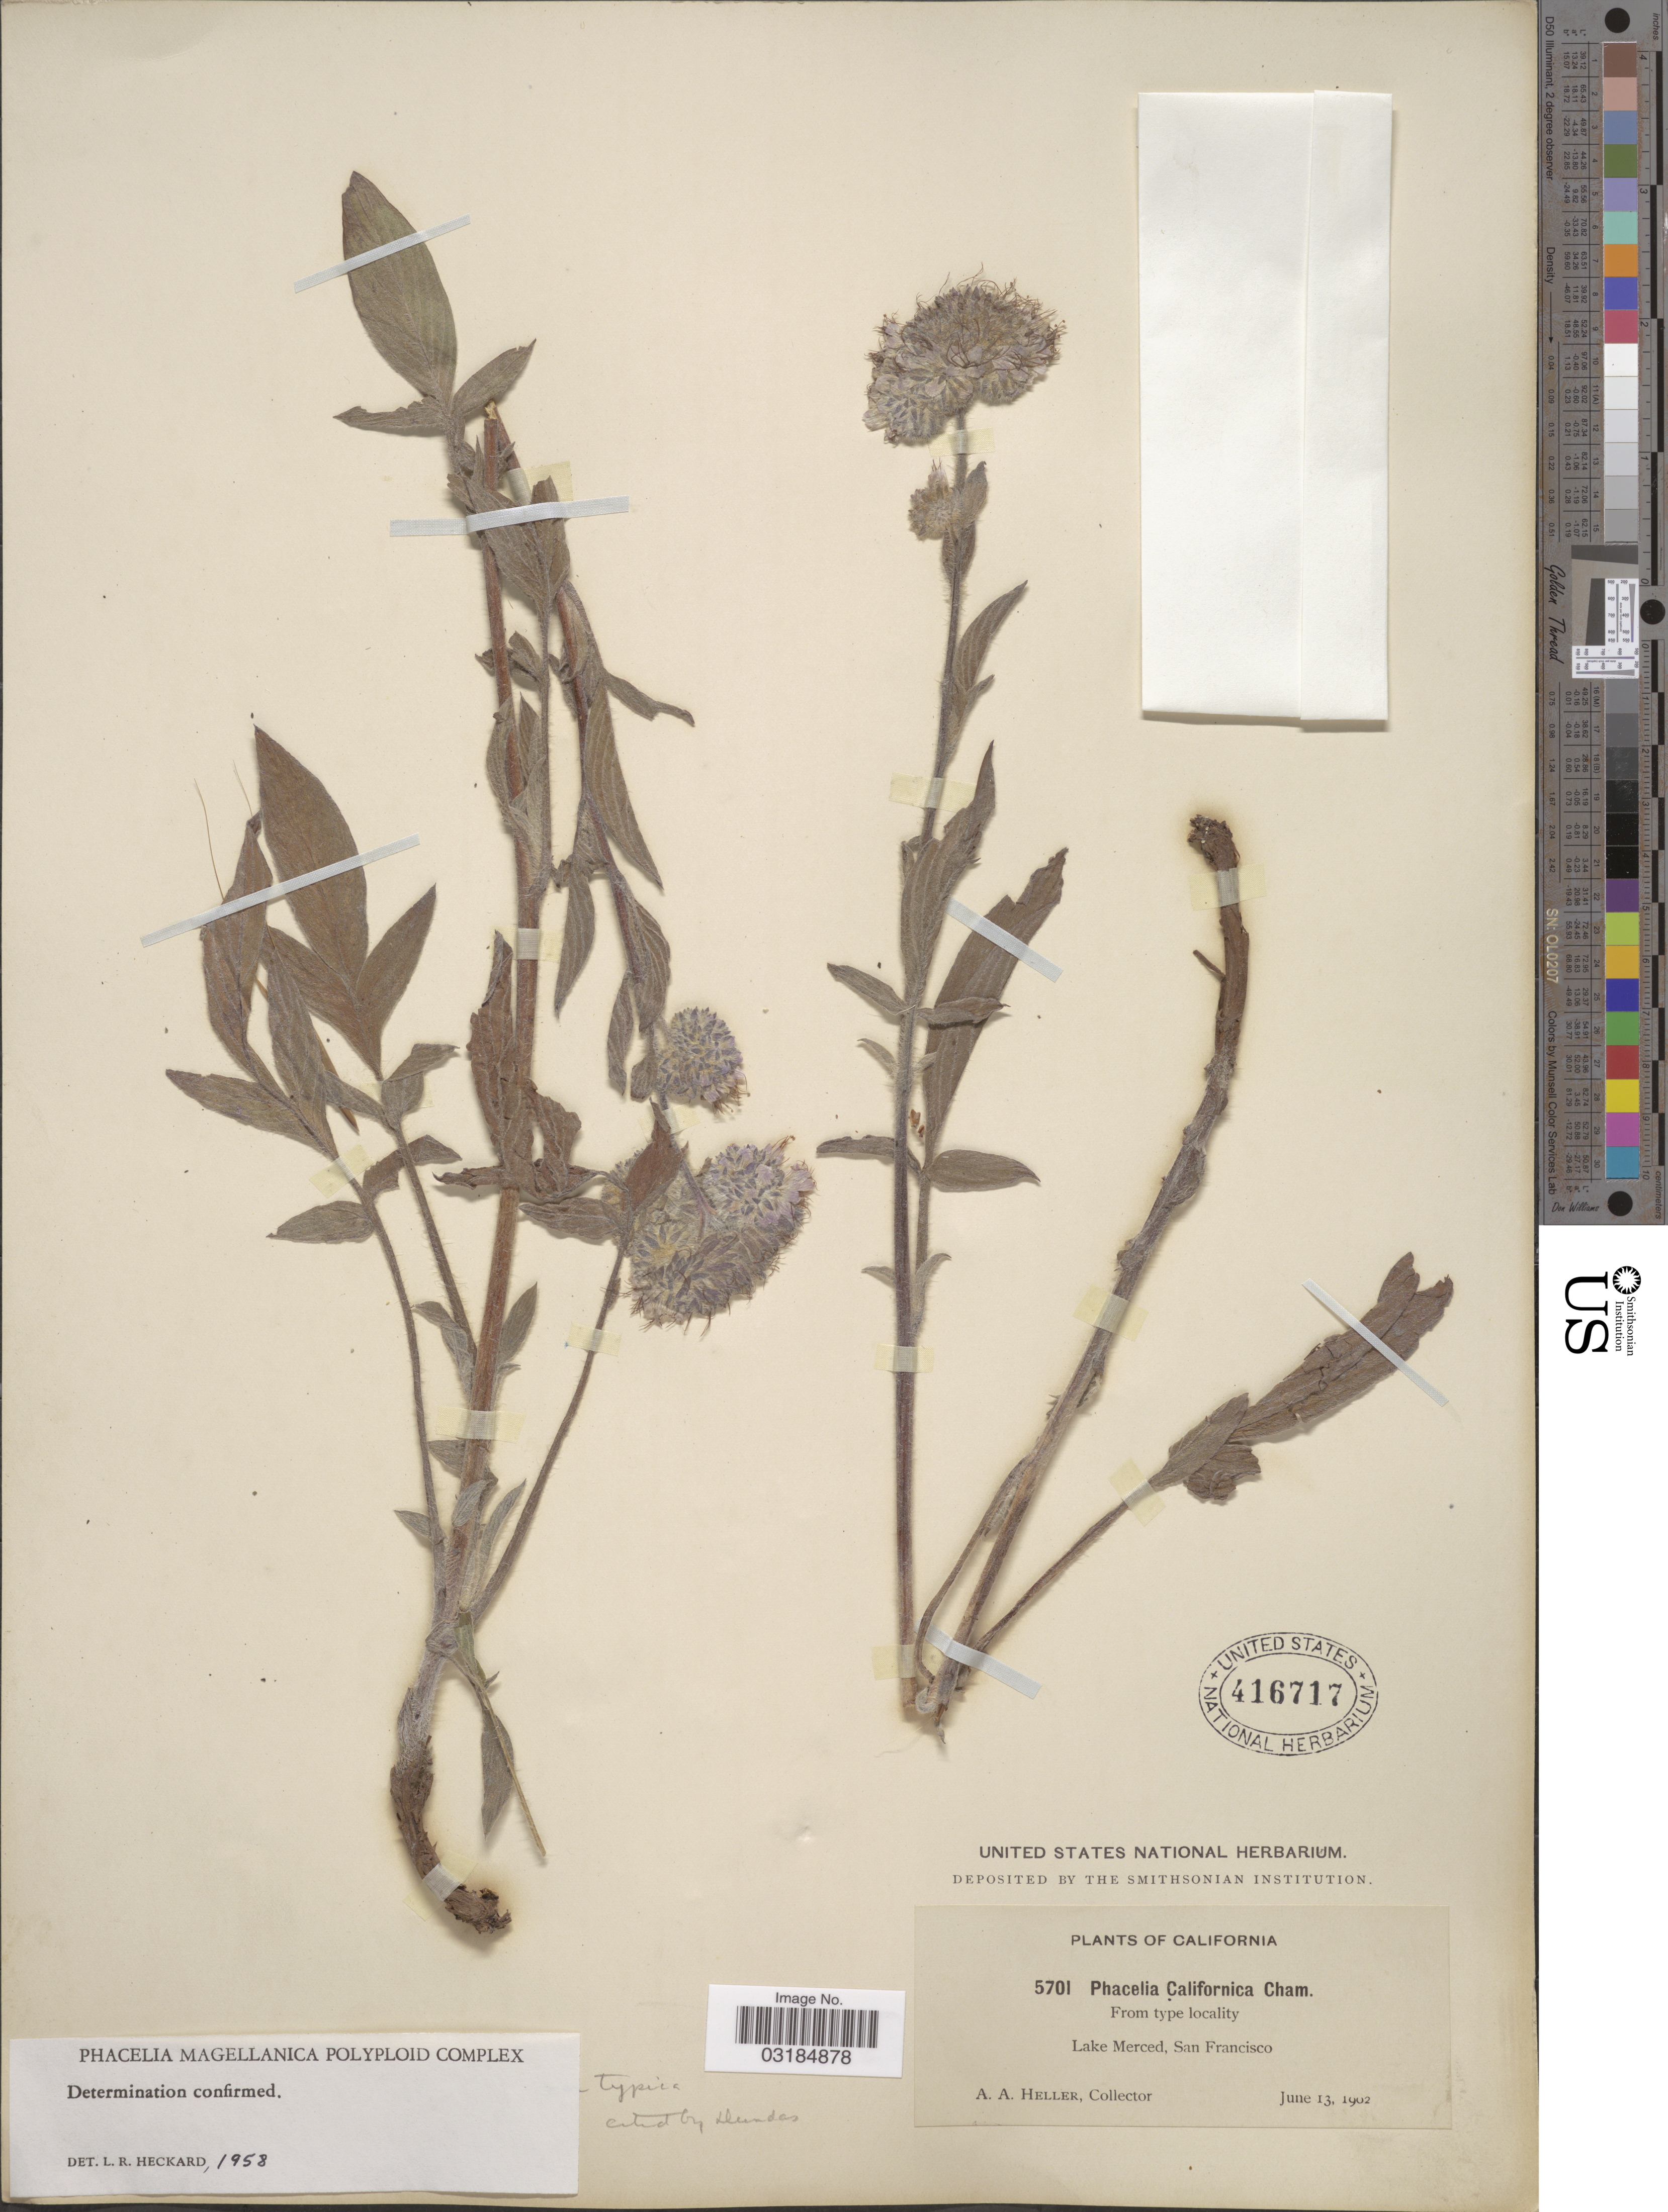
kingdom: Plantae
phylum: Tracheophyta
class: Magnoliopsida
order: Boraginales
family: Hydrophyllaceae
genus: Phacelia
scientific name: Phacelia californica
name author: Cham.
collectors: A. A. Heller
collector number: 5701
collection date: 1902-06-13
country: United States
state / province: California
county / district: San Francisco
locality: Lake Merced, San Francisco.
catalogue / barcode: US 416717